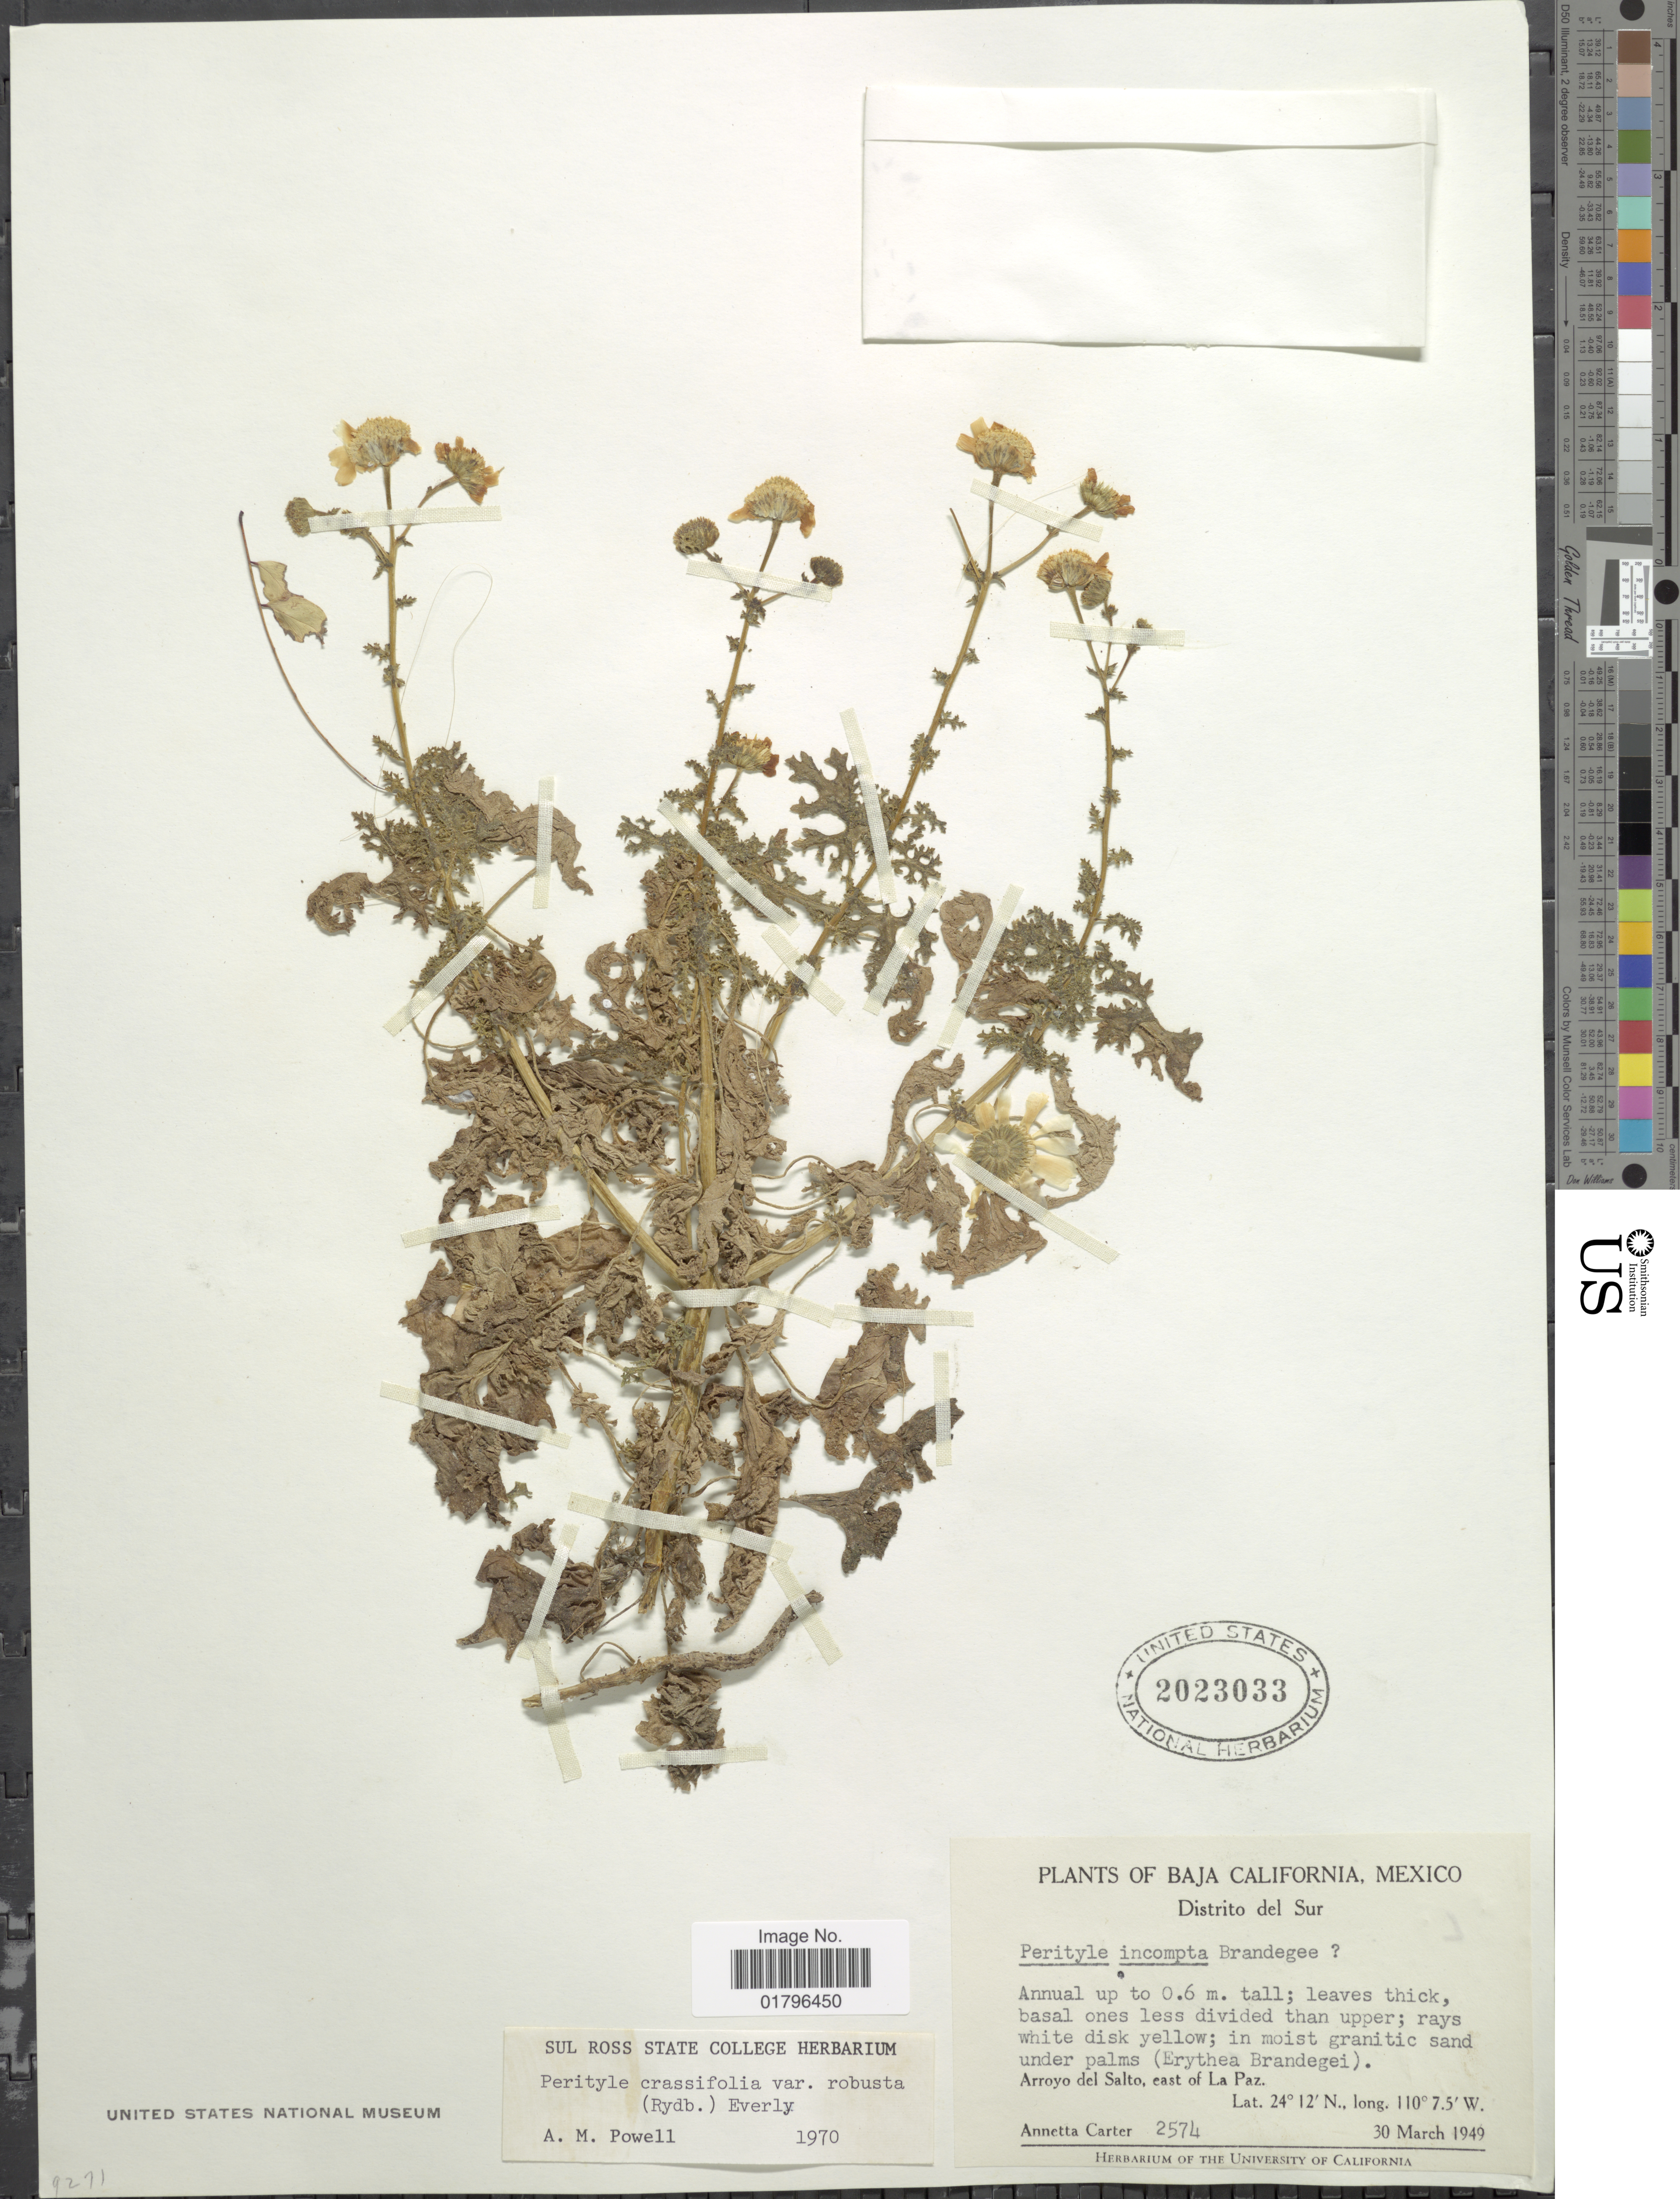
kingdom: Plantae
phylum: Tracheophyta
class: Magnoliopsida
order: Asterales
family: Asteraceae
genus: Perityle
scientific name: Perityle crassifolia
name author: Brandegee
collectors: A. Carter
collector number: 2574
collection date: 1949-03-30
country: Mexico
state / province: Baja California Sur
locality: Distrito del Sur. Arroyo del salto, east of La Paz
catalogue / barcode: US 2023033